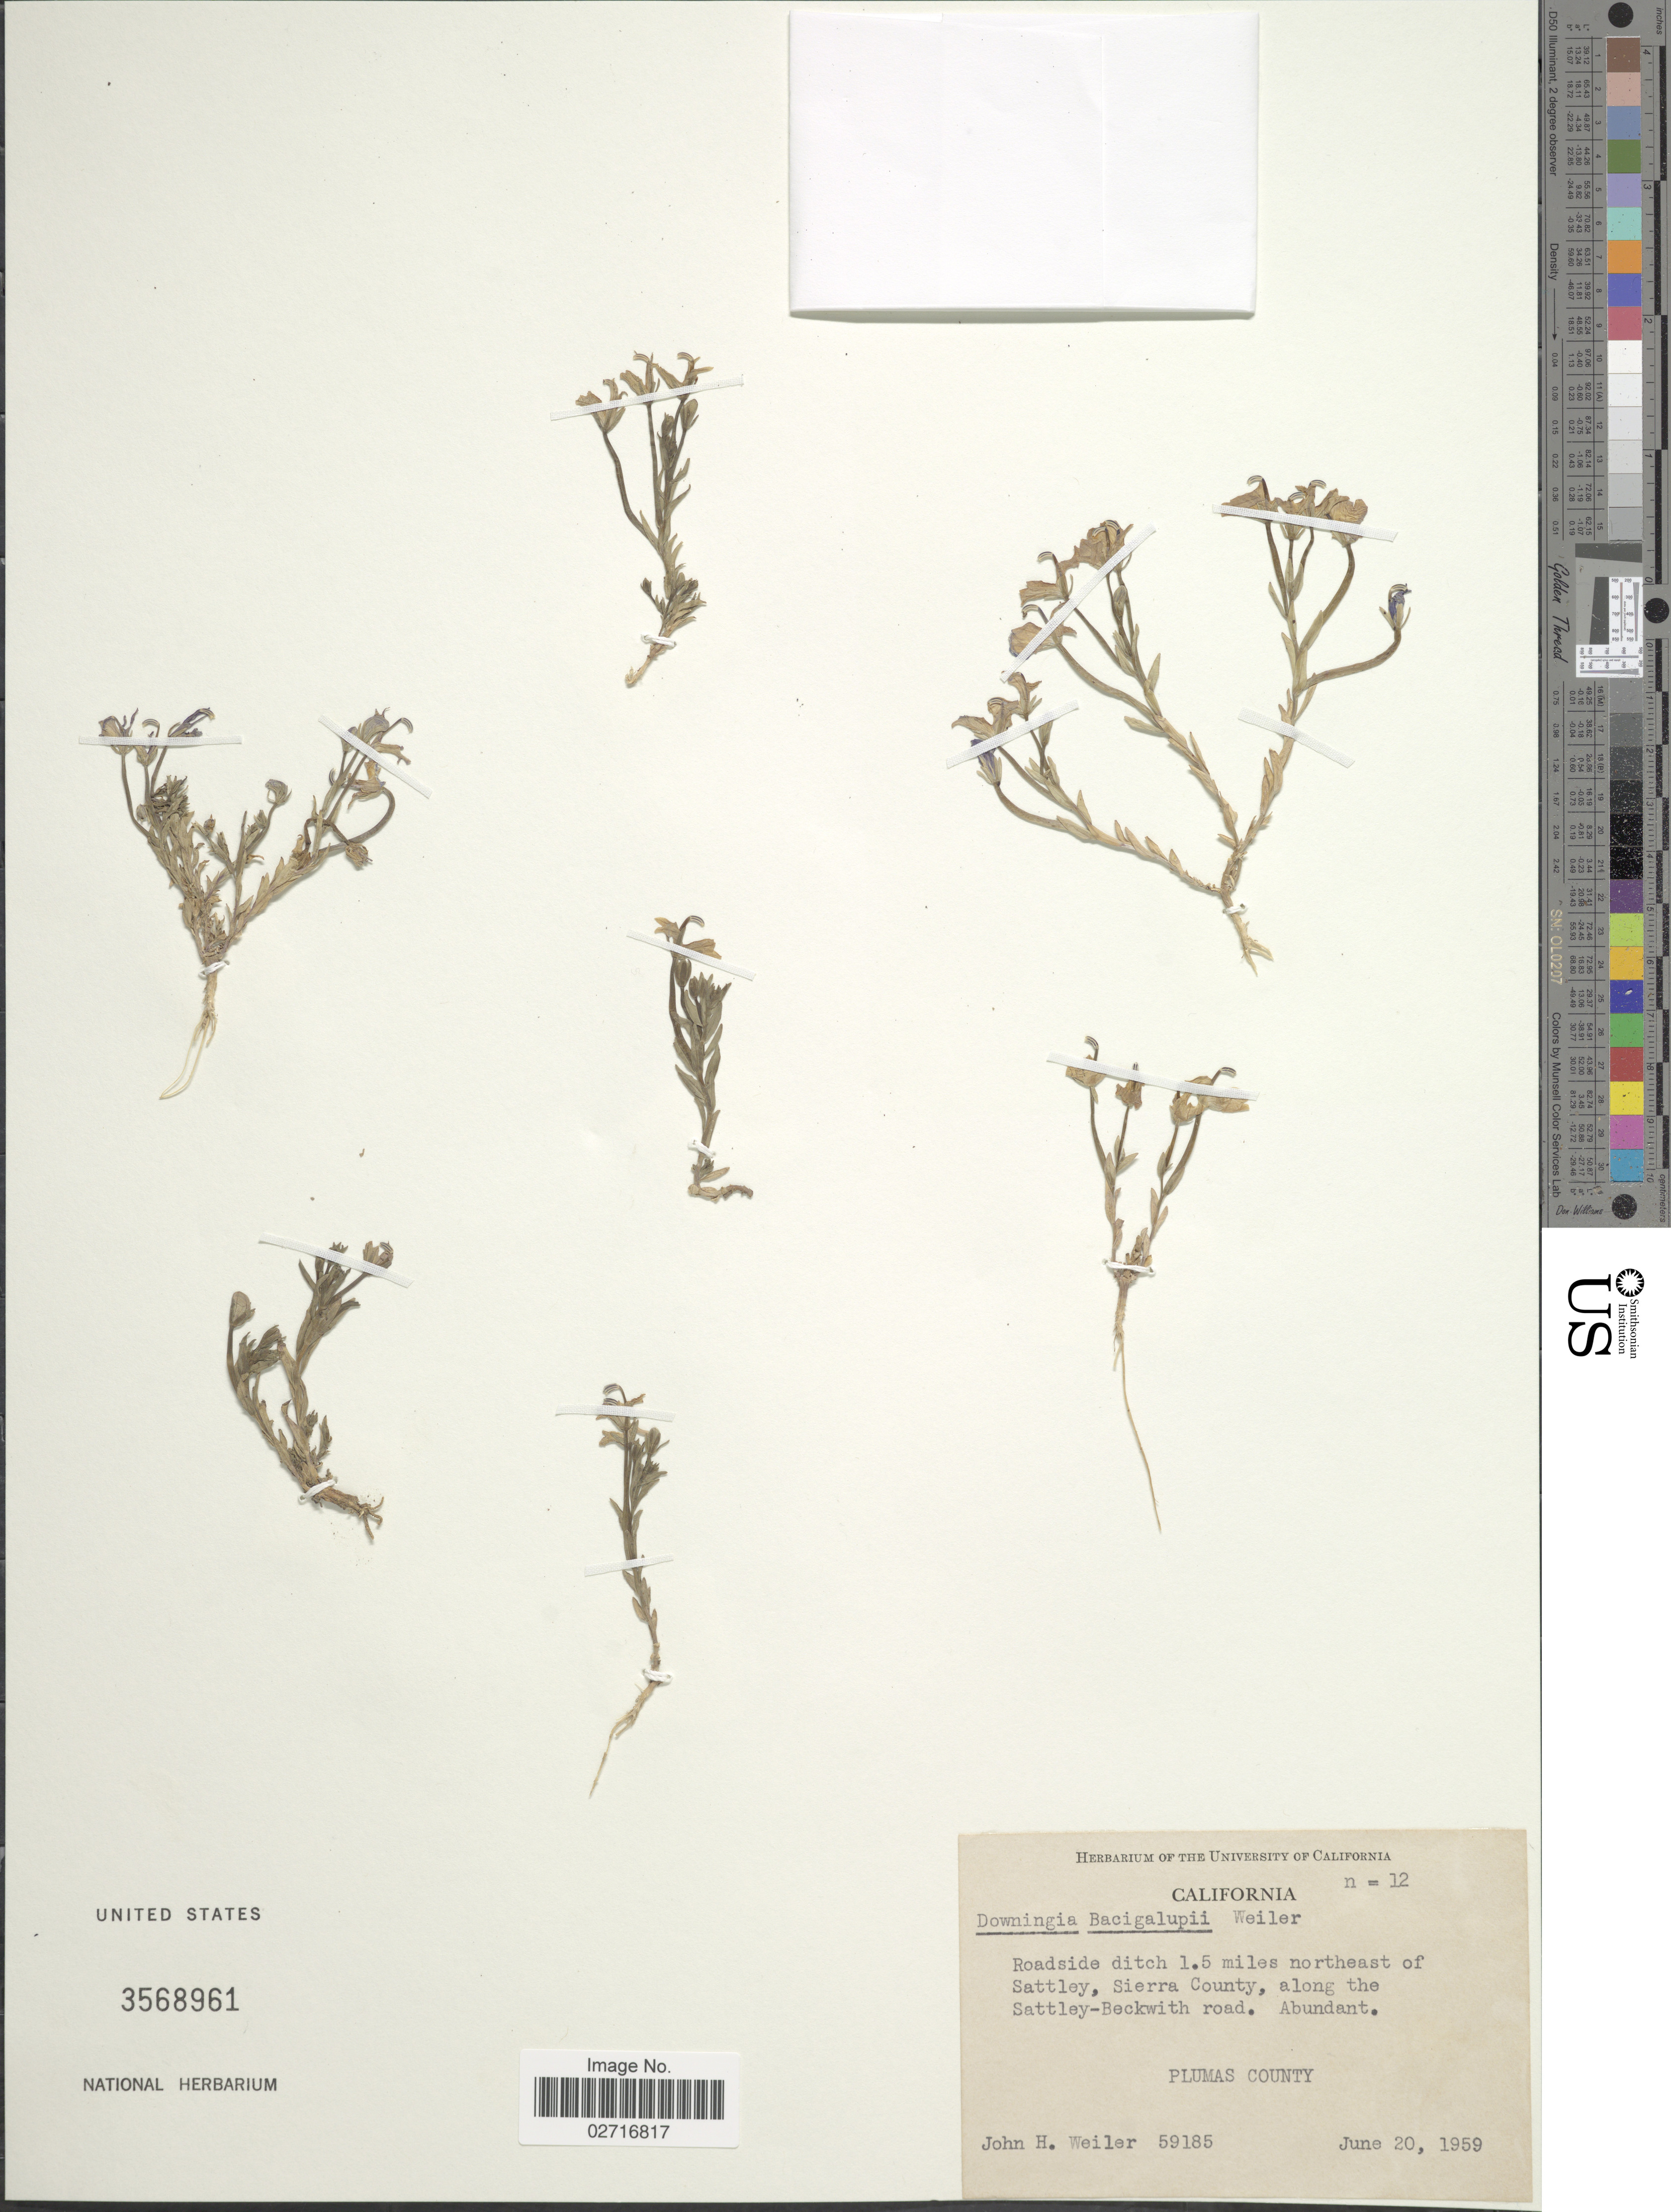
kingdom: Plantae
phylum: Tracheophyta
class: Magnoliopsida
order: Asterales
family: Campanulaceae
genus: Downingia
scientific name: Downingia bacigalupii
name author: Weiler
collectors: J. H. Weiler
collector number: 59185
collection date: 1959-06-20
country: United States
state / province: California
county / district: Sierra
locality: Roadside ditch 1.5 miles northeast of Sattley, Sierra County, along the Sattly-Beckwith road, Plumas County.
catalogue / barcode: US 3568961